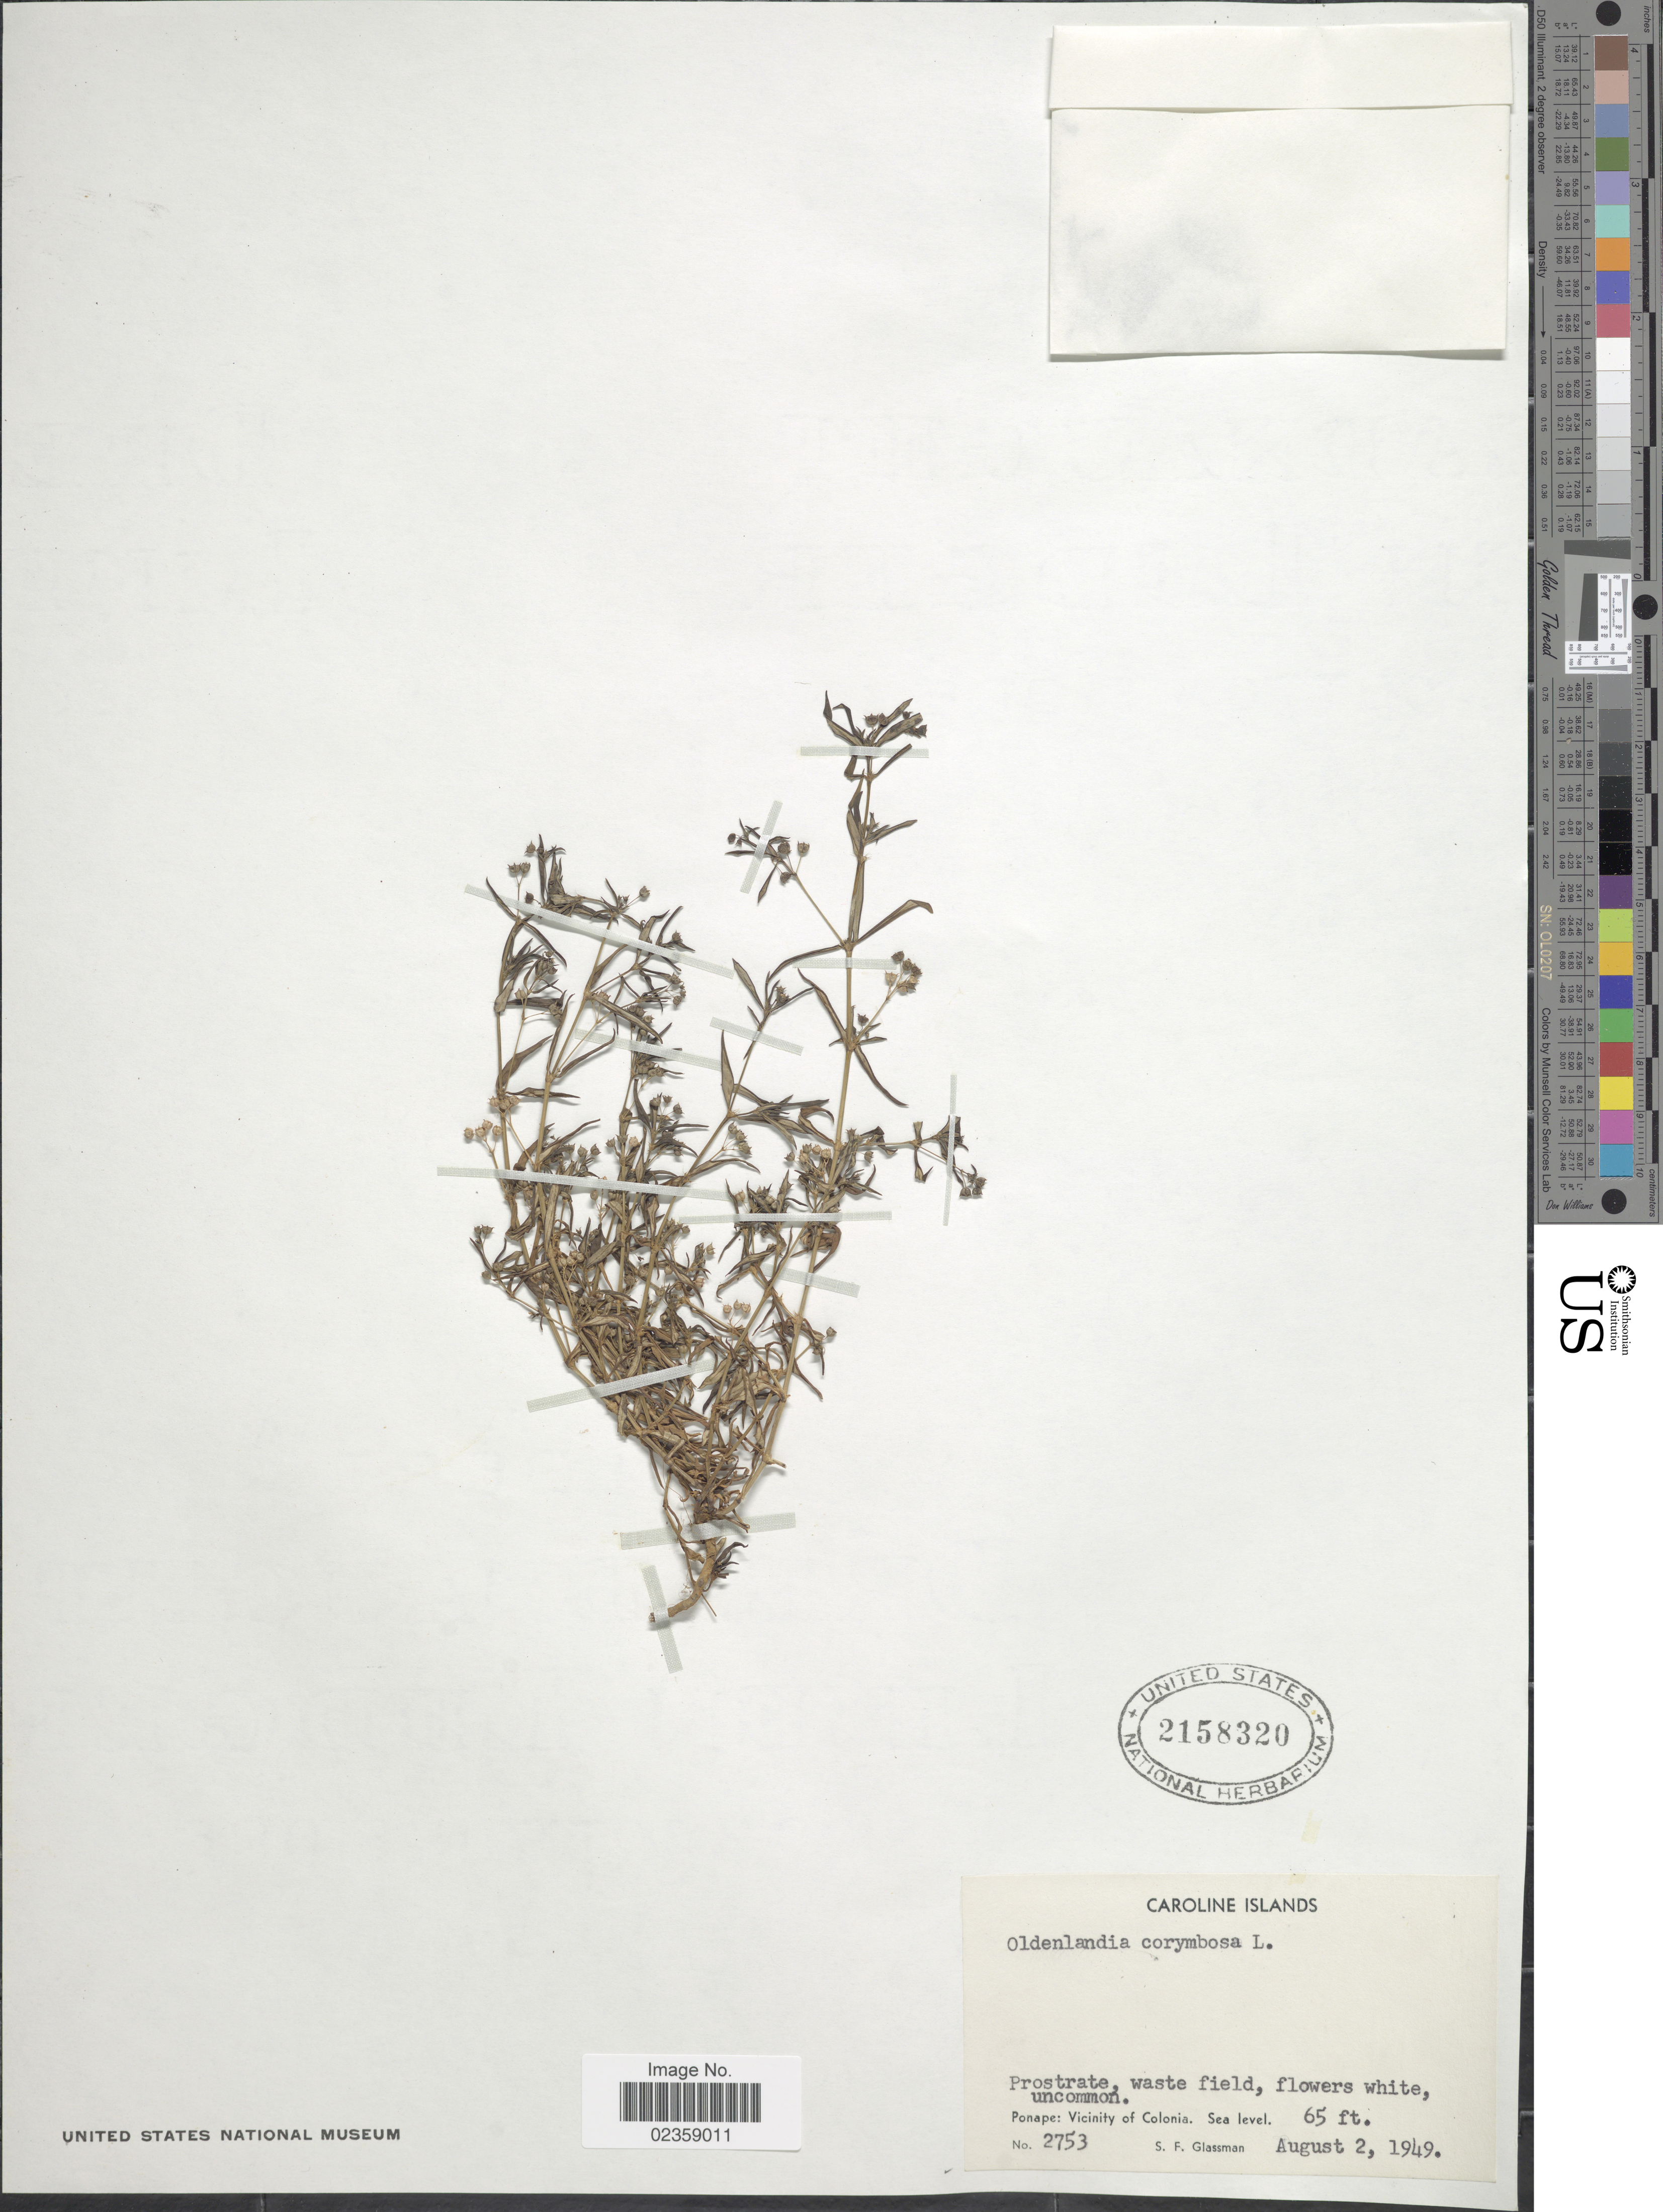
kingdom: Plantae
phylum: Tracheophyta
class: Magnoliopsida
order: Gentianales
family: Rubiaceae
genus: Oldenlandia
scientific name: Oldenlandia corymbosa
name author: L.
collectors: S. F. Glassman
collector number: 2753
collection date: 1949-08-02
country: Micronesia, Federated States of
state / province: Pohnpei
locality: Caroline Islands. Ponape: Vicinity of Colonia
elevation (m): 20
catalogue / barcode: US 2158320